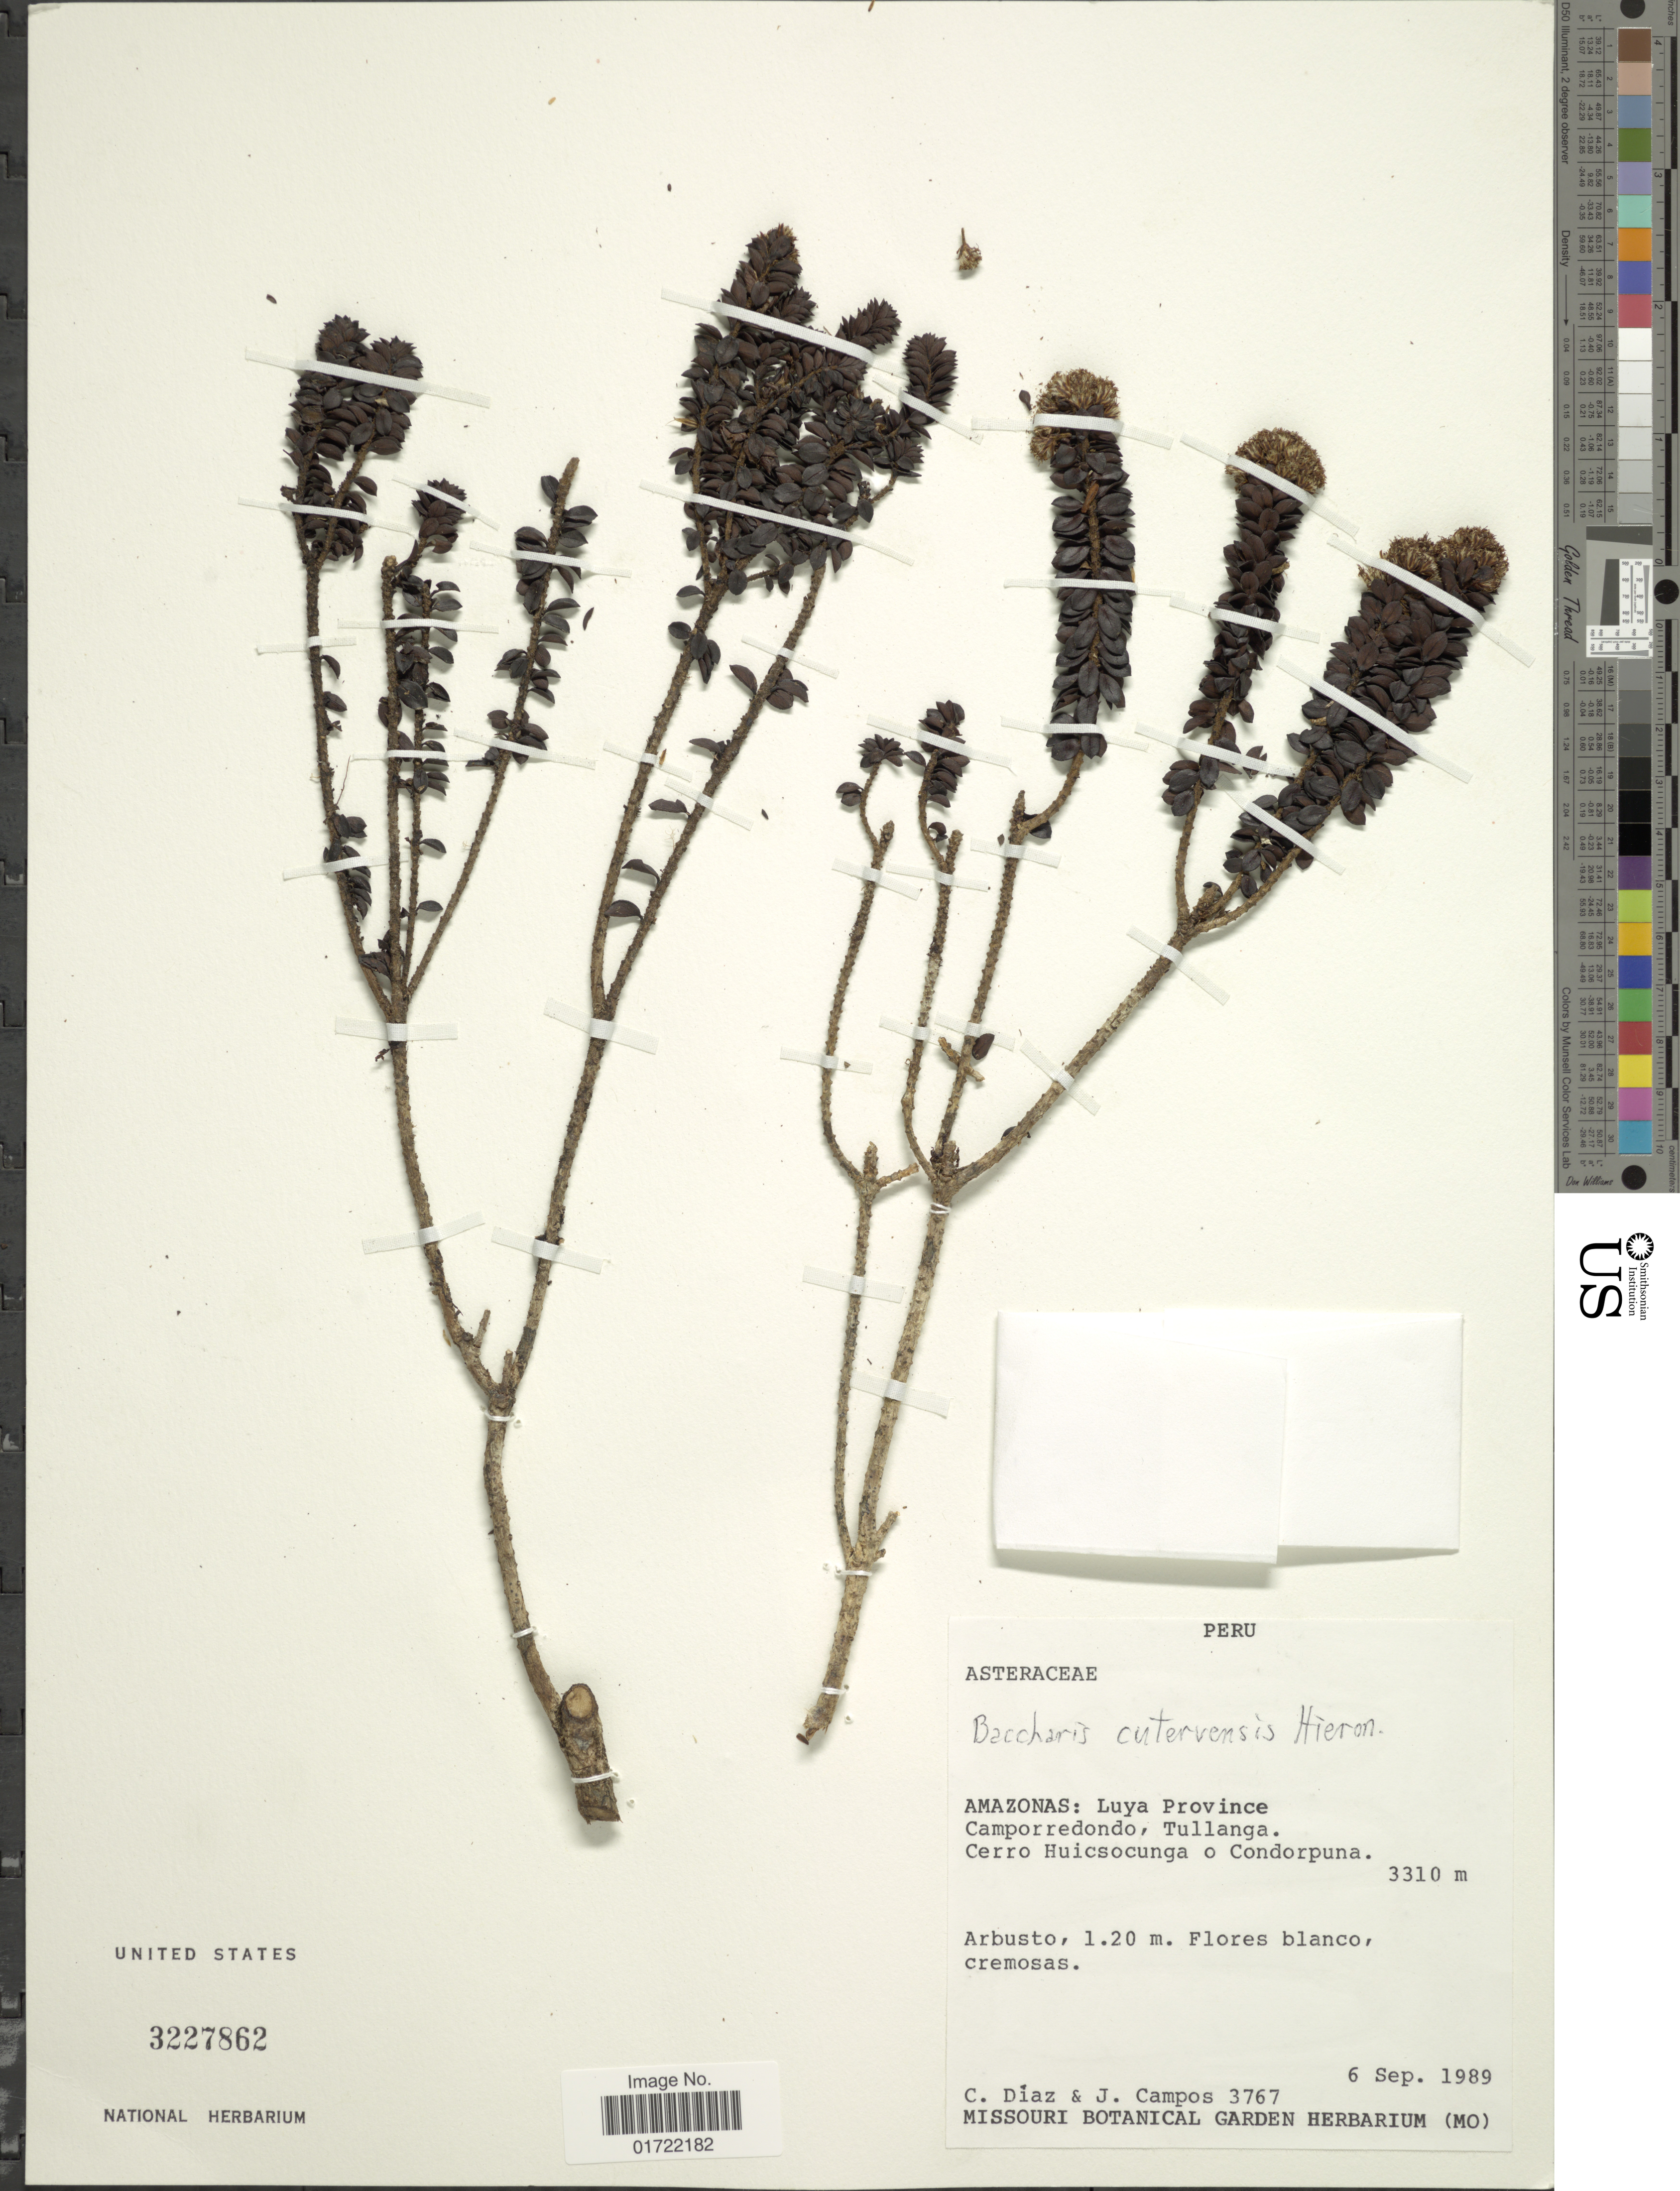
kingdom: Plantae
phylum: Tracheophyta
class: Magnoliopsida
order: Asterales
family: Asteraceae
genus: Baccharis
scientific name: Baccharis cutervensis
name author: Hieron.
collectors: C. Díaz & J. Campos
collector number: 3767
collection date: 1989-09-06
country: Peru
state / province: Amazonas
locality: Luya Province, Camporedondo, Tullanya, Cerro, Hiuscocunga, Condorpuna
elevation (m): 3310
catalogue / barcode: US 3227862